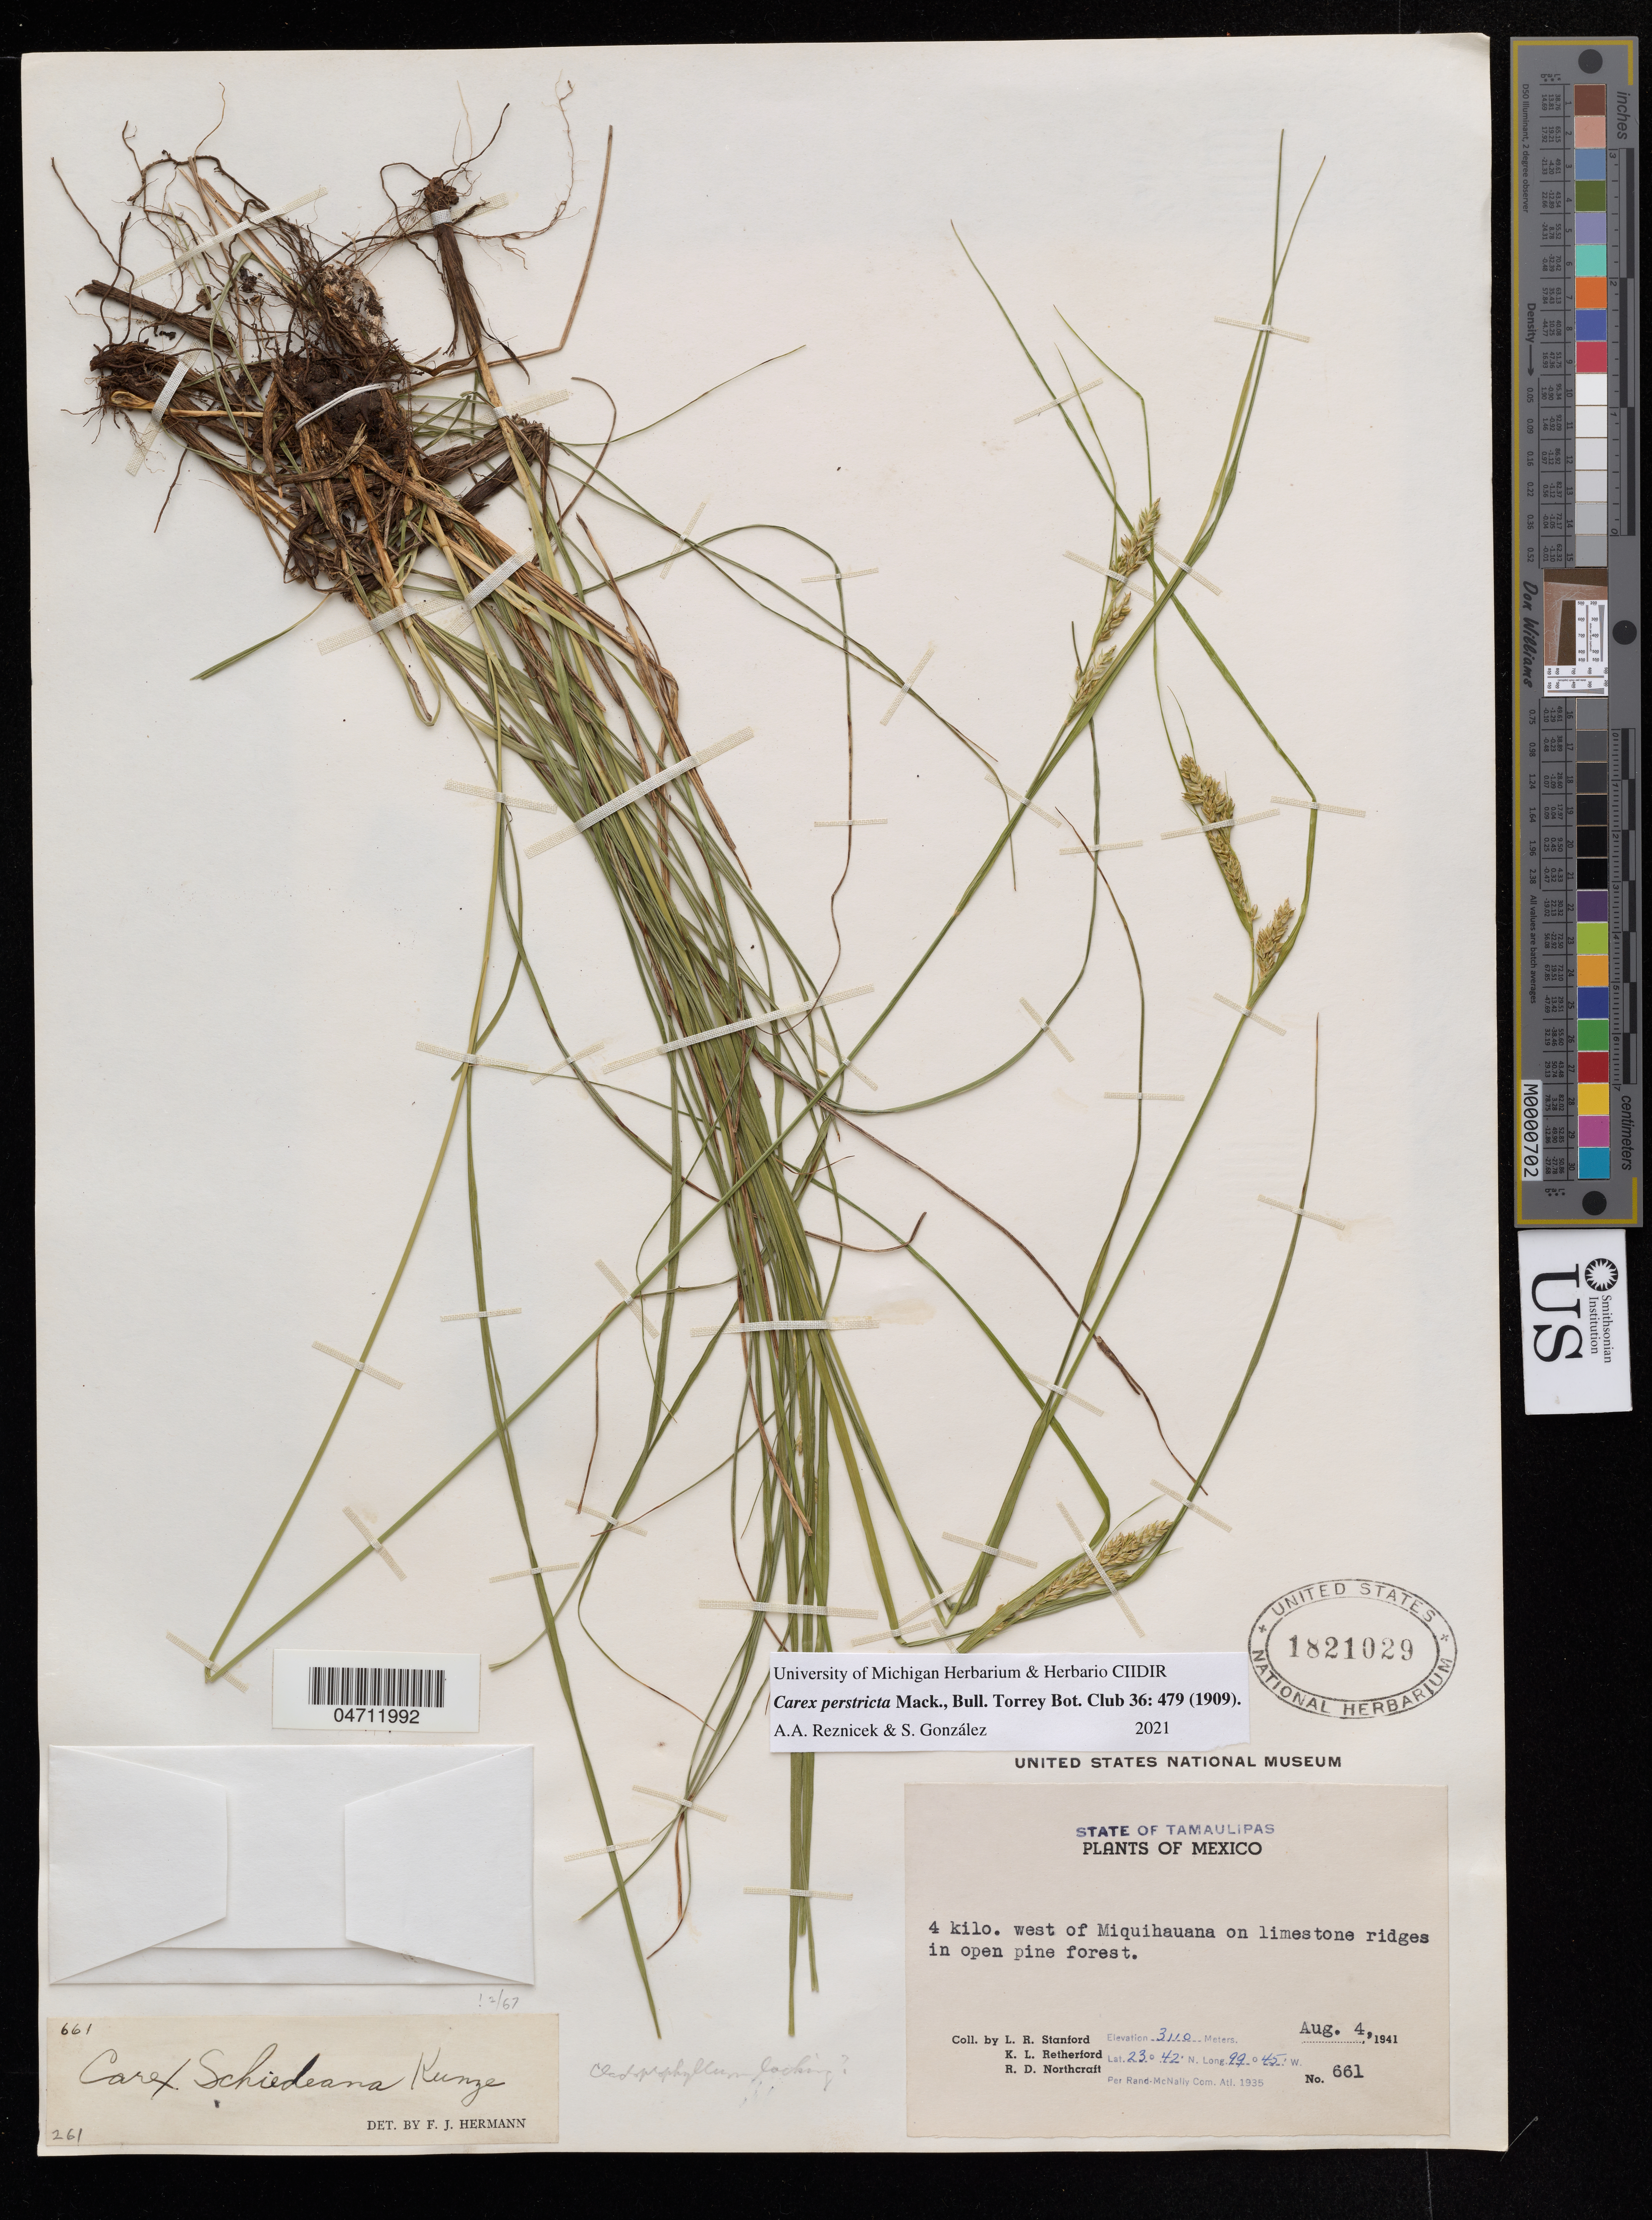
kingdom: Plantae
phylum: Tracheophyta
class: Liliopsida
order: Poales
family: Cyperaceae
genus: Carex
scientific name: Carex perstricta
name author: Reznicek & S.González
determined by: Reznicek, A. A.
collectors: L. R. Stanford, K. Retherford & R. Northcraft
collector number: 661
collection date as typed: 04 Aug 1941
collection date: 1941-08-04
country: Mexico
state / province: Tamaulipas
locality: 4 km W of Miquihauana.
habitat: On limestone ridges in open pine forest.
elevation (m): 3110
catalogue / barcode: US 1821029